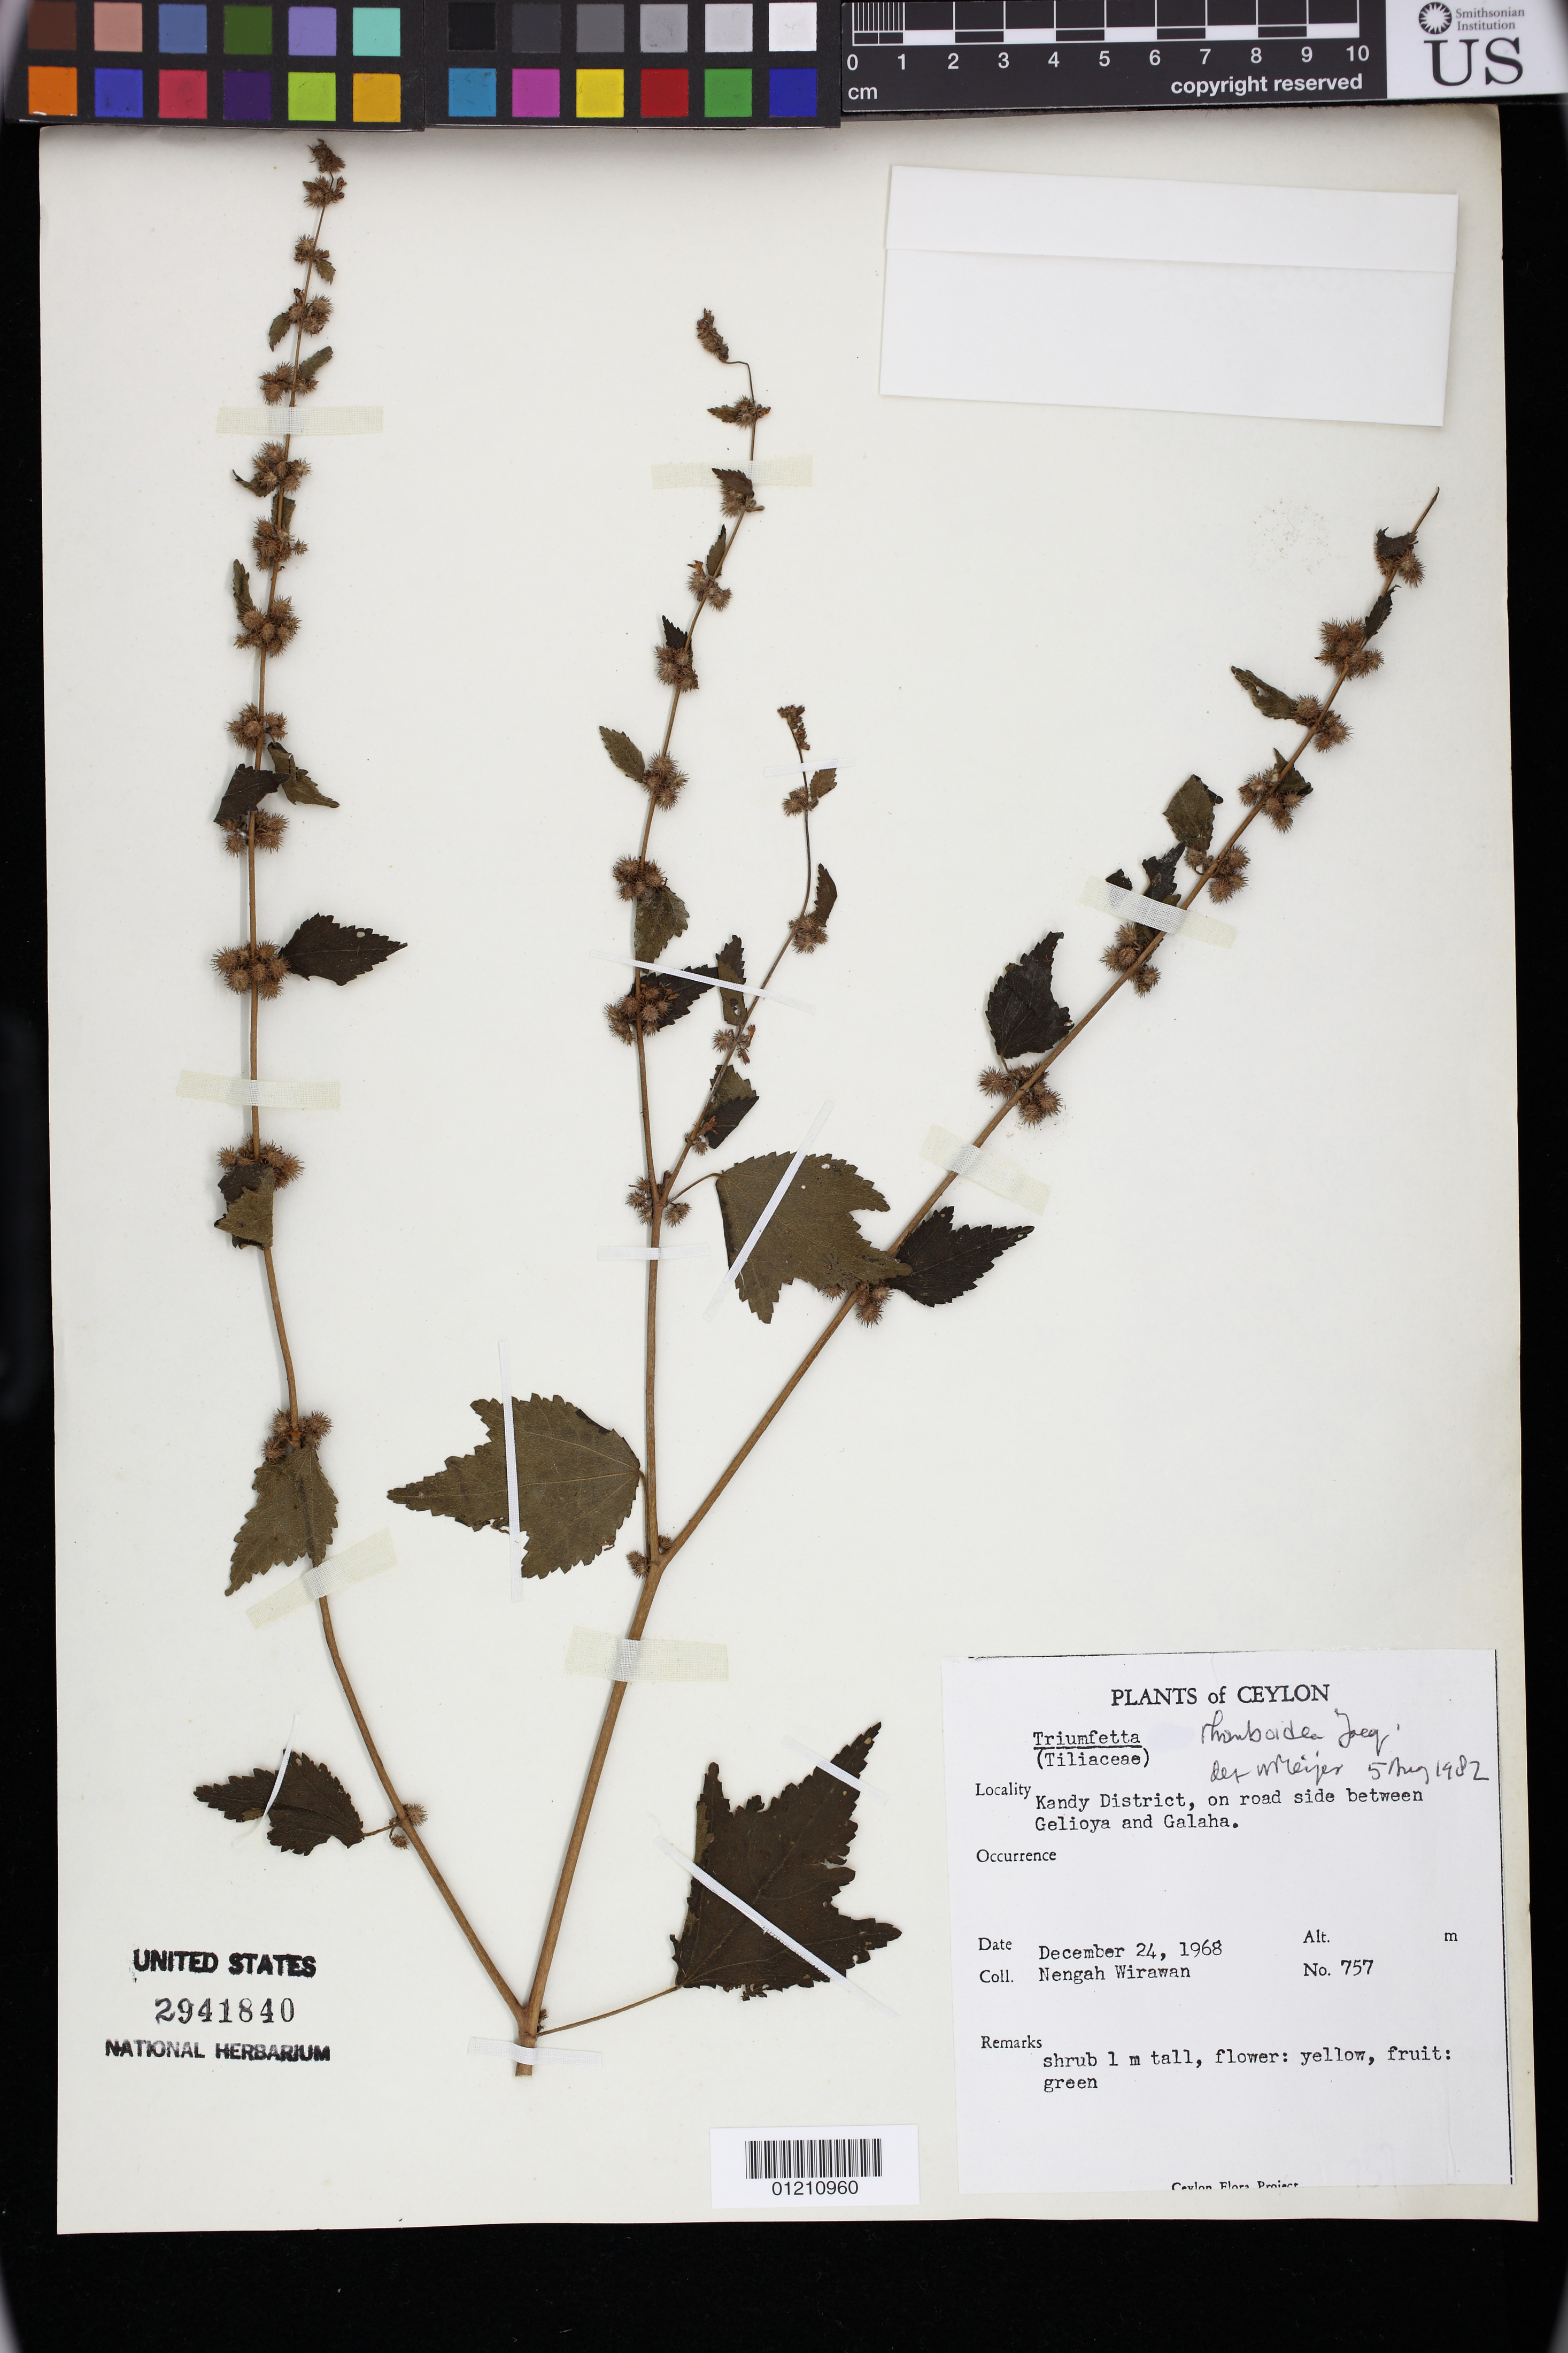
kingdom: Plantae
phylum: Tracheophyta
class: Magnoliopsida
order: Malvales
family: Malvaceae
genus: Triumfetta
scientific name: Triumfetta rhomboidea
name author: Jacq.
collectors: N. Wirawan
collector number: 757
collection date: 1968-12-24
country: Sri Lanka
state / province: Central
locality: Kandy District, on road between Geli Oya (Gelioya) and Galaha.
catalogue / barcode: US 2941840